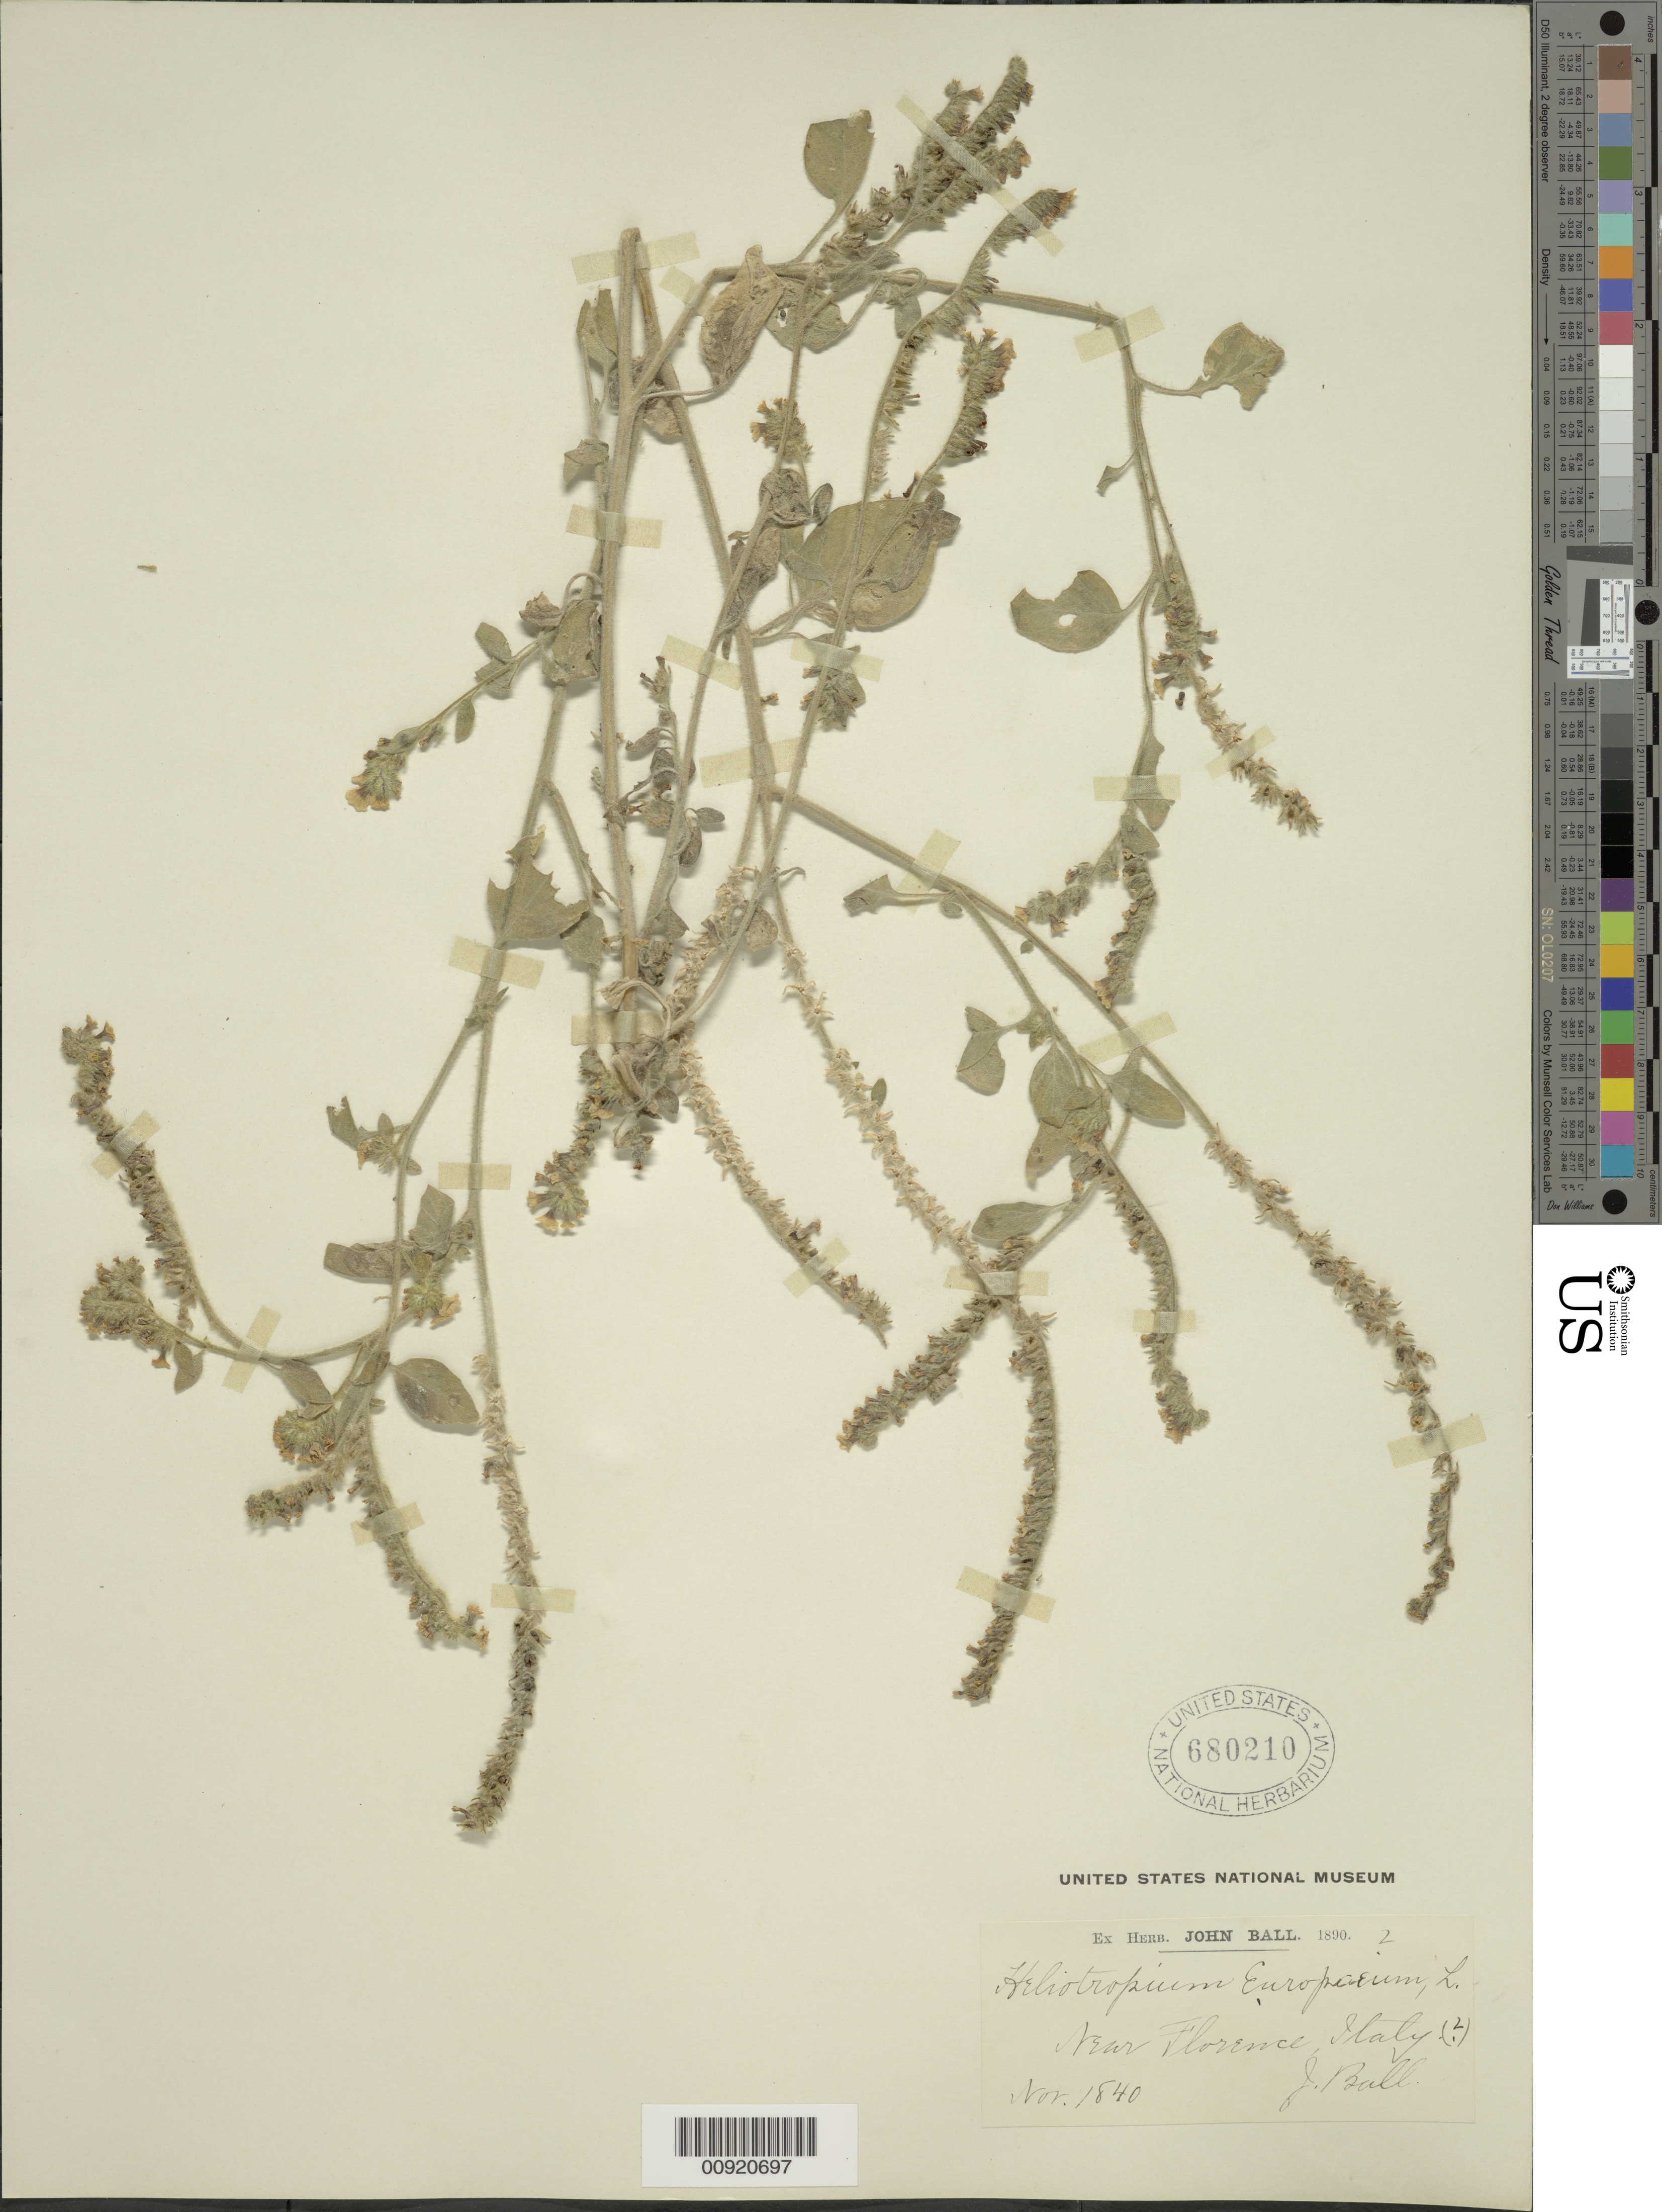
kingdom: Plantae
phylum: Tracheophyta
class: Magnoliopsida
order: Boraginales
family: Heliotropiaceae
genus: Heliotropium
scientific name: Heliotropium europaeum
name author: L.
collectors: J. Ball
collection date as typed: Nov 1840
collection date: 1840-11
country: Italy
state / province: Tuscany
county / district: Firenze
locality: Near Florence Italy.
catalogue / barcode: US 680210